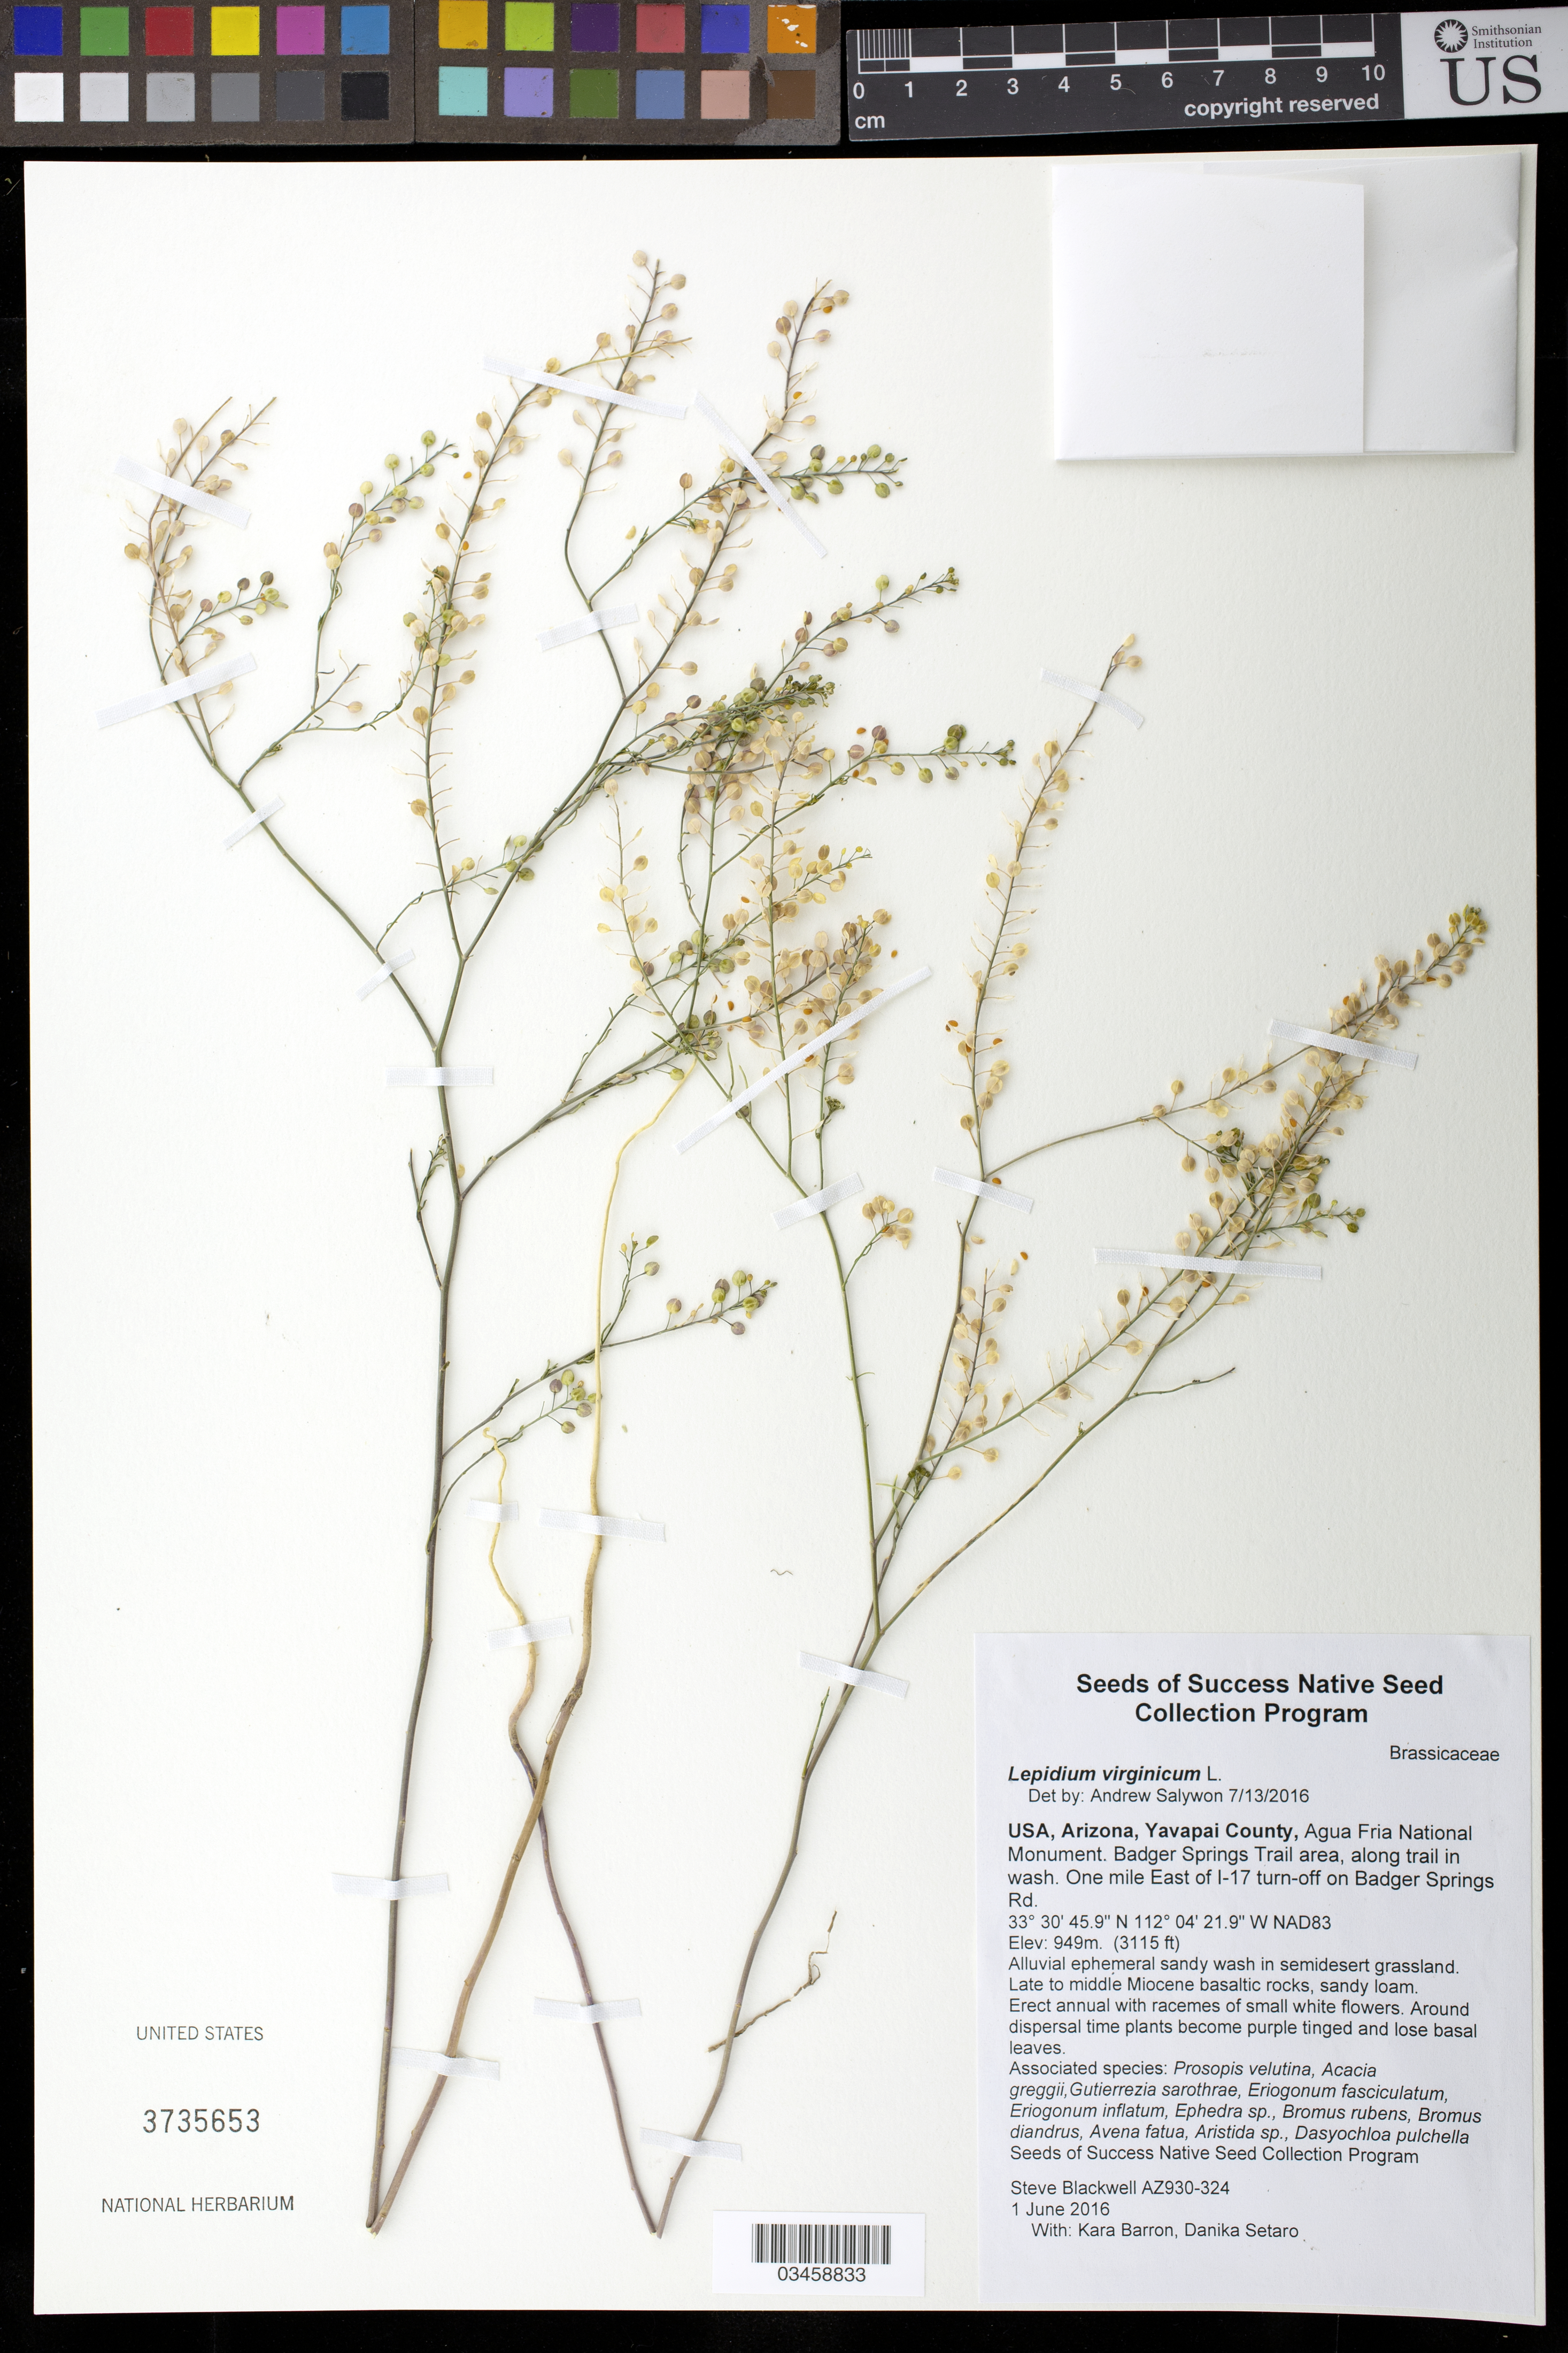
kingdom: Plantae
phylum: Tracheophyta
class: Magnoliopsida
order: Brassicales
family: Brassicaceae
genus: Lepidium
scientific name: Lepidium virginicum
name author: L.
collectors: S. Blackwell, D. Setaro & K. Barron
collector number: AZ930-324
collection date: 2016-06-01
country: United States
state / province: Arizona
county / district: Yavapai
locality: Agua Fria National Monument, Badger Springs Trail area, along trail in wash. 1 mi. E of I-17 turn-off on Badger Springs Rd.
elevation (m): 949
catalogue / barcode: US 3735653